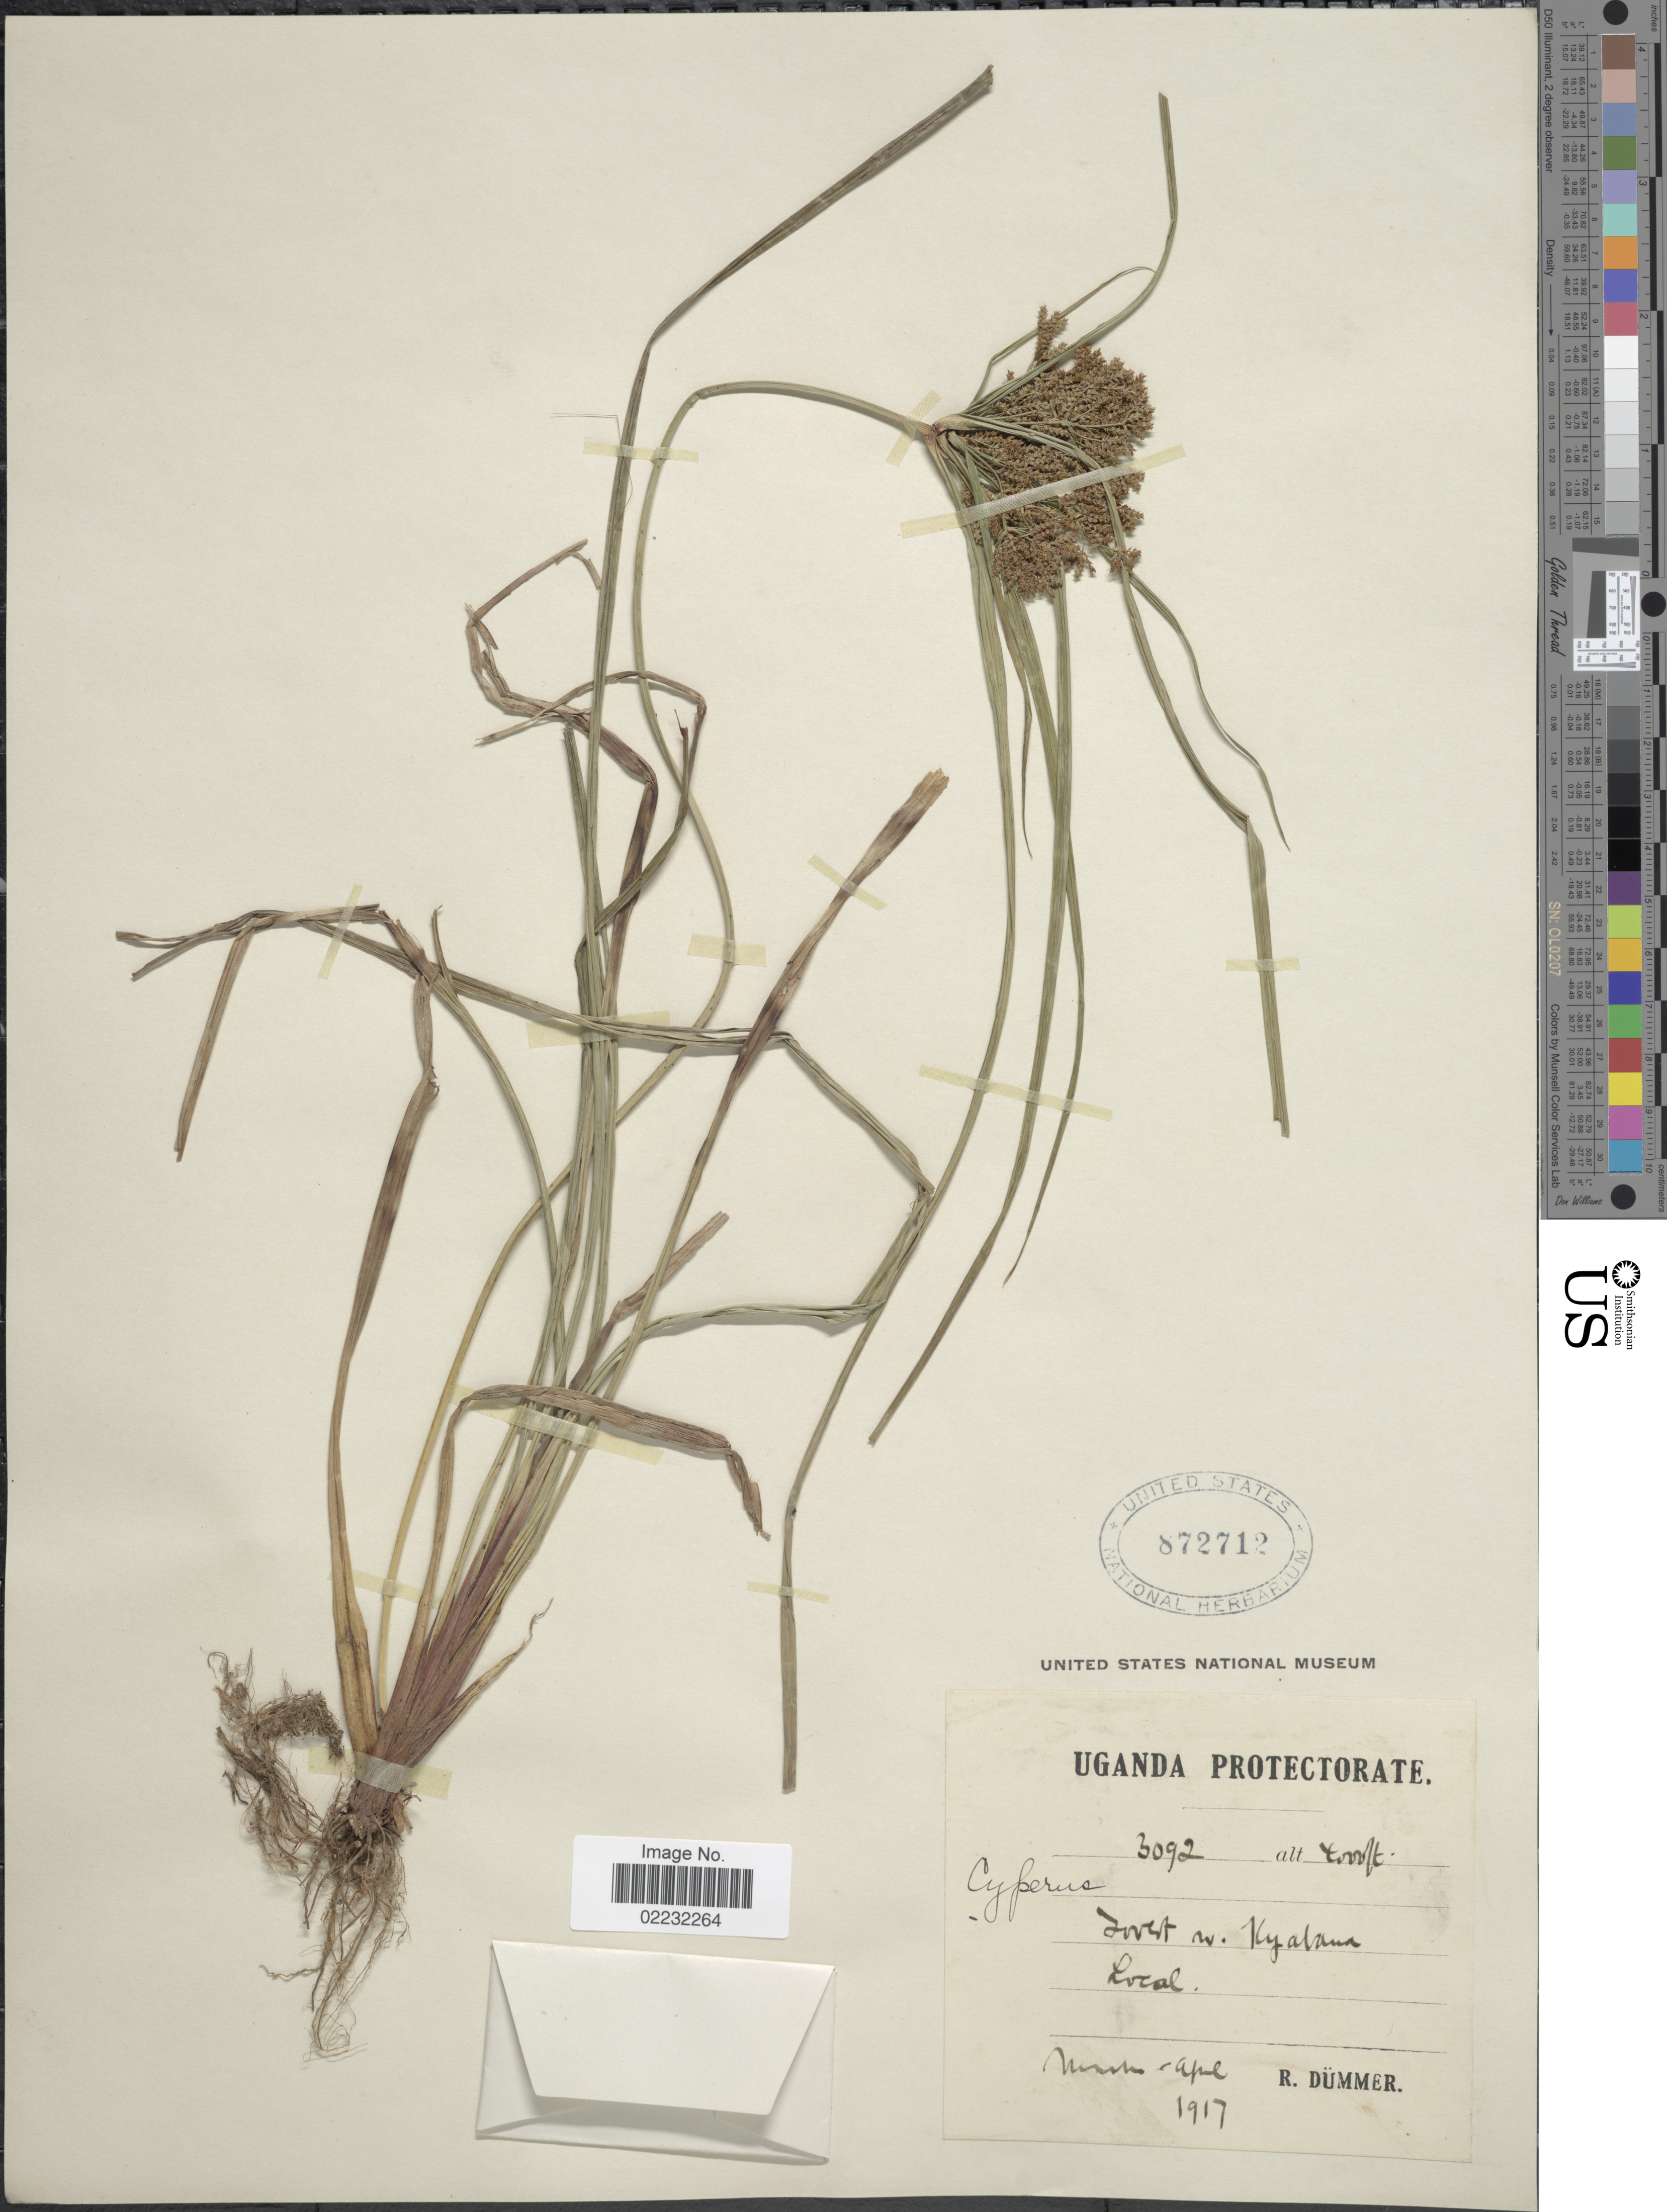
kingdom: Plantae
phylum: Tracheophyta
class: Liliopsida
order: Poales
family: Cyperaceae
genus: Cyperus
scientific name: Cyperus sp.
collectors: R. A. Dümmer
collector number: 3092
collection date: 1917-03/1917-04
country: Uganda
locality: Forestnr Kyabana, local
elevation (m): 1219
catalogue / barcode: US 872712